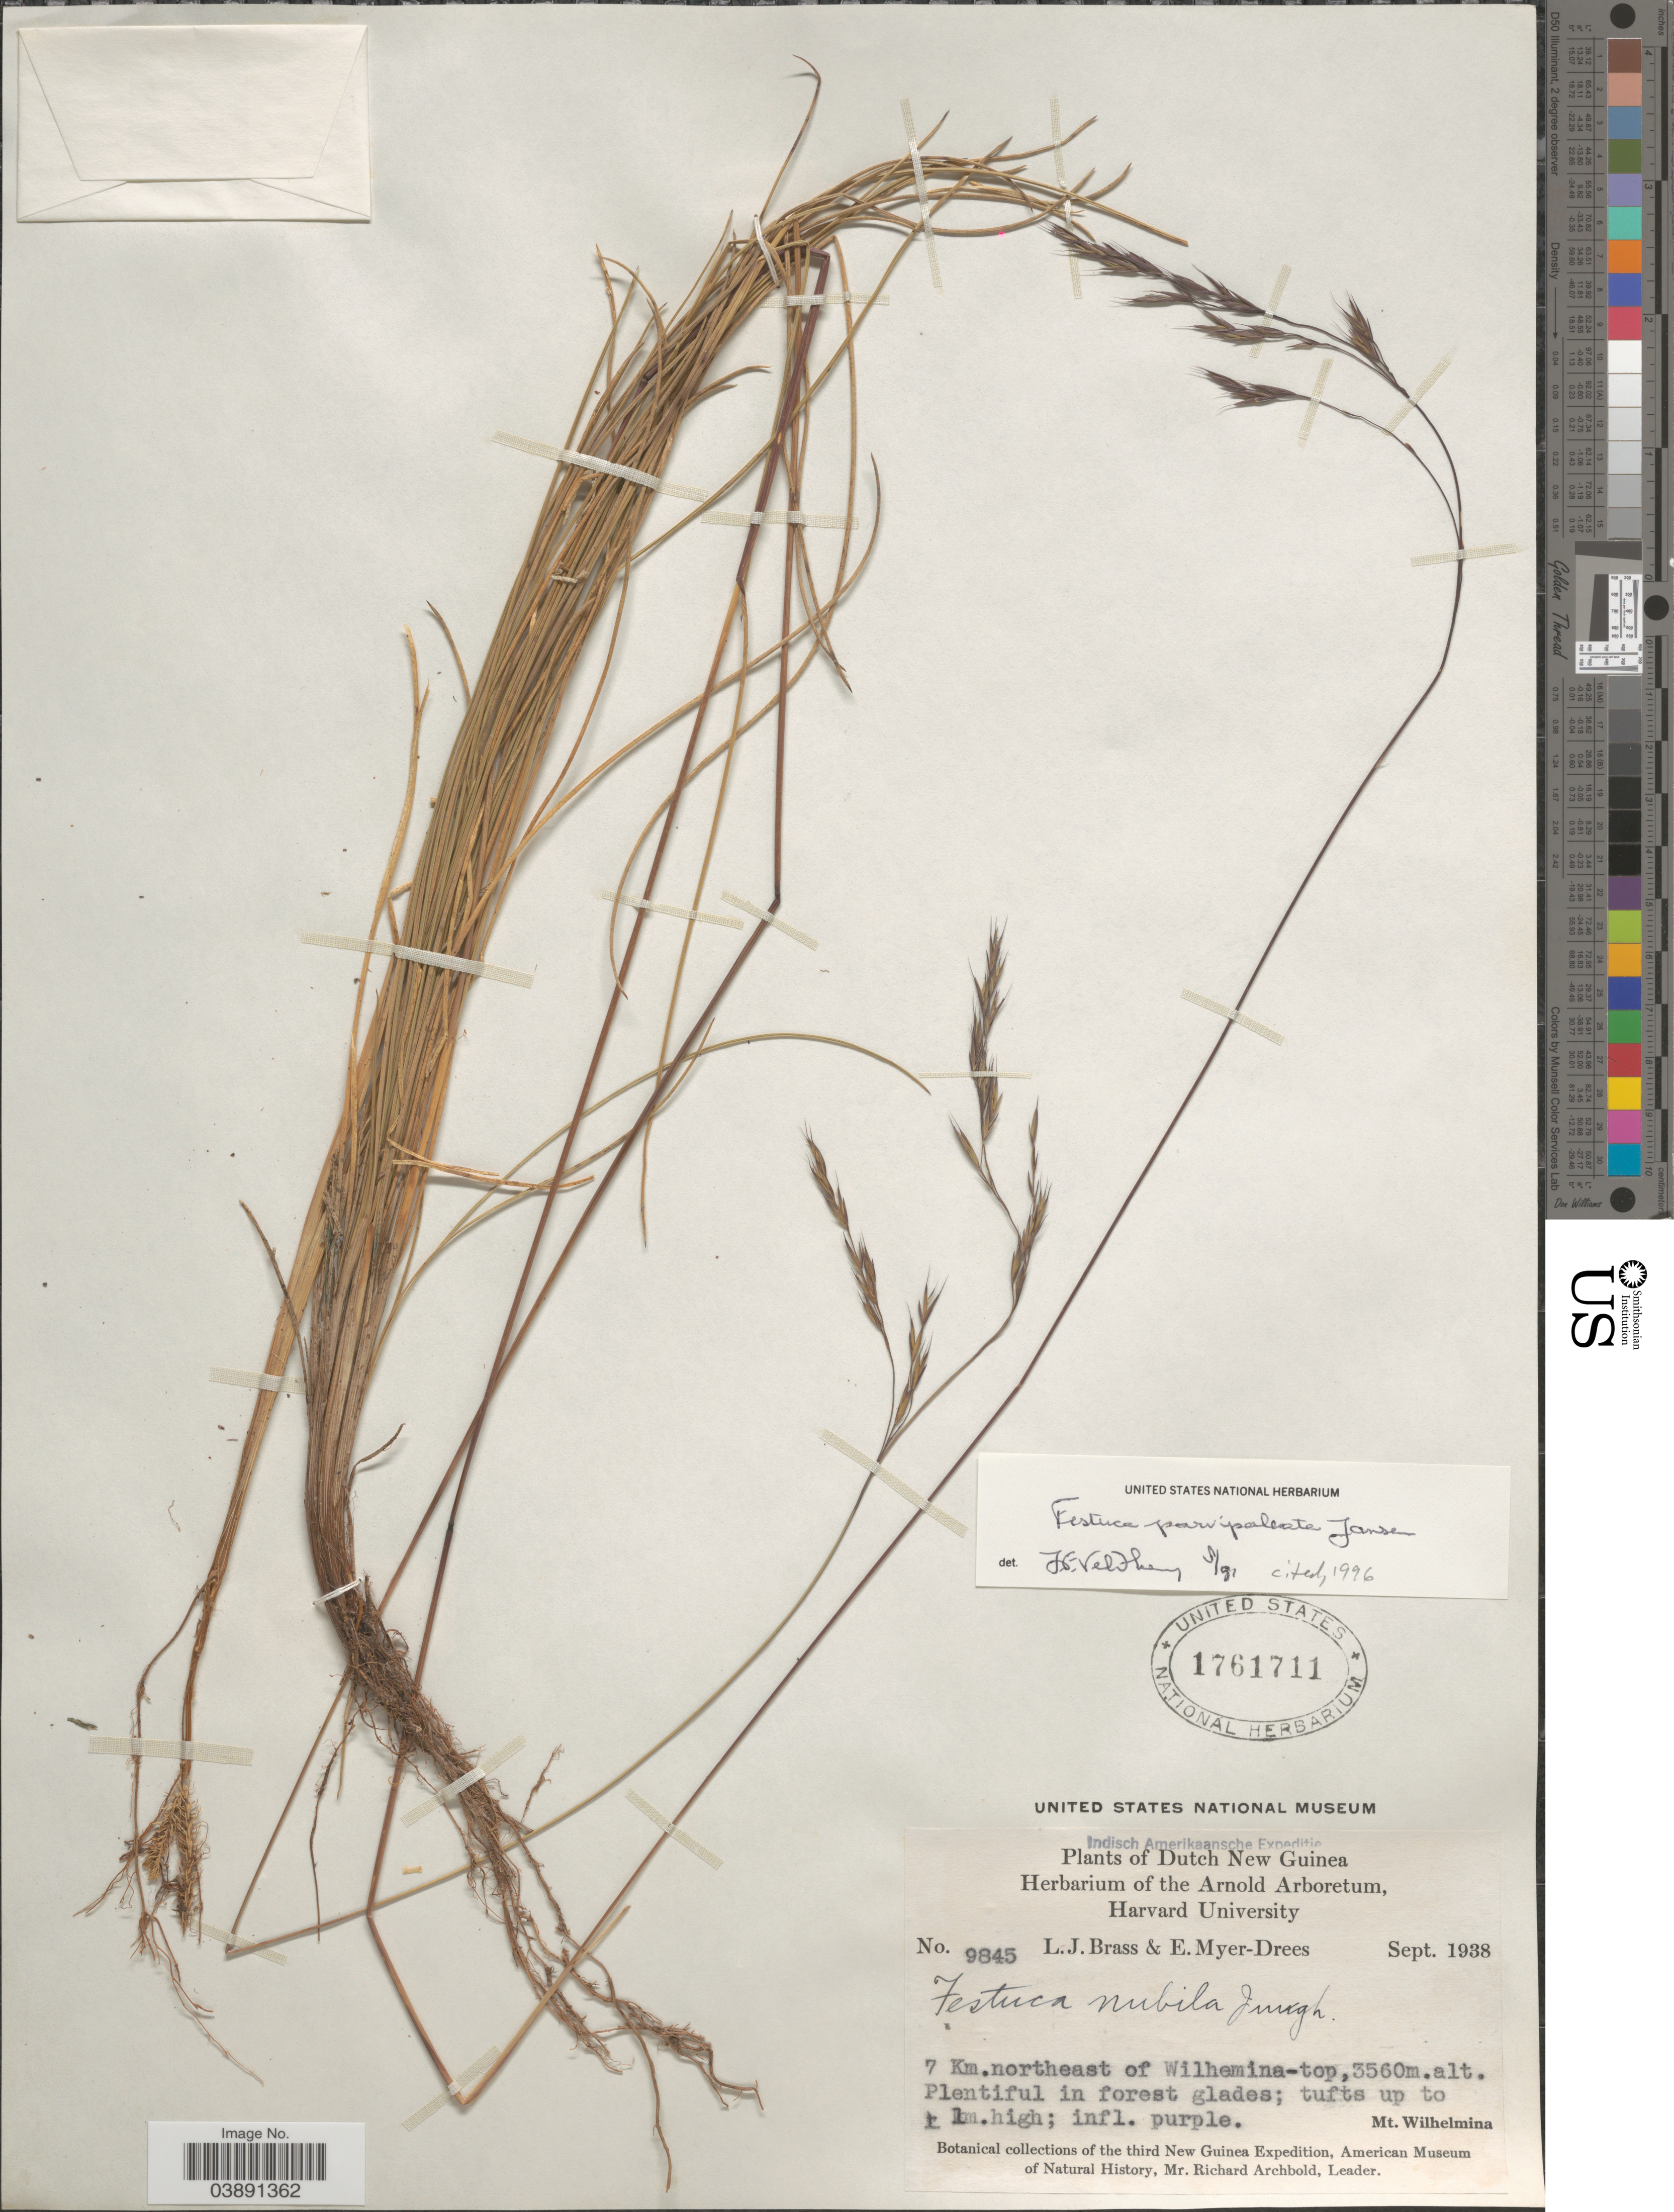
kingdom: Plantae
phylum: Tracheophyta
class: Liliopsida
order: Poales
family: Poaceae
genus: Festuca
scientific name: Festuca parvipaleata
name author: Jansen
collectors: L. J. Brass & E. Myer-Drees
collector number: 9845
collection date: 1938-09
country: Indonesia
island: New Guinea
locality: Dutch New Guinea. 7 Km. northeast of Wilhemina-top. Mt. Wilhelmina.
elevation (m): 3560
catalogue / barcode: US 1761711